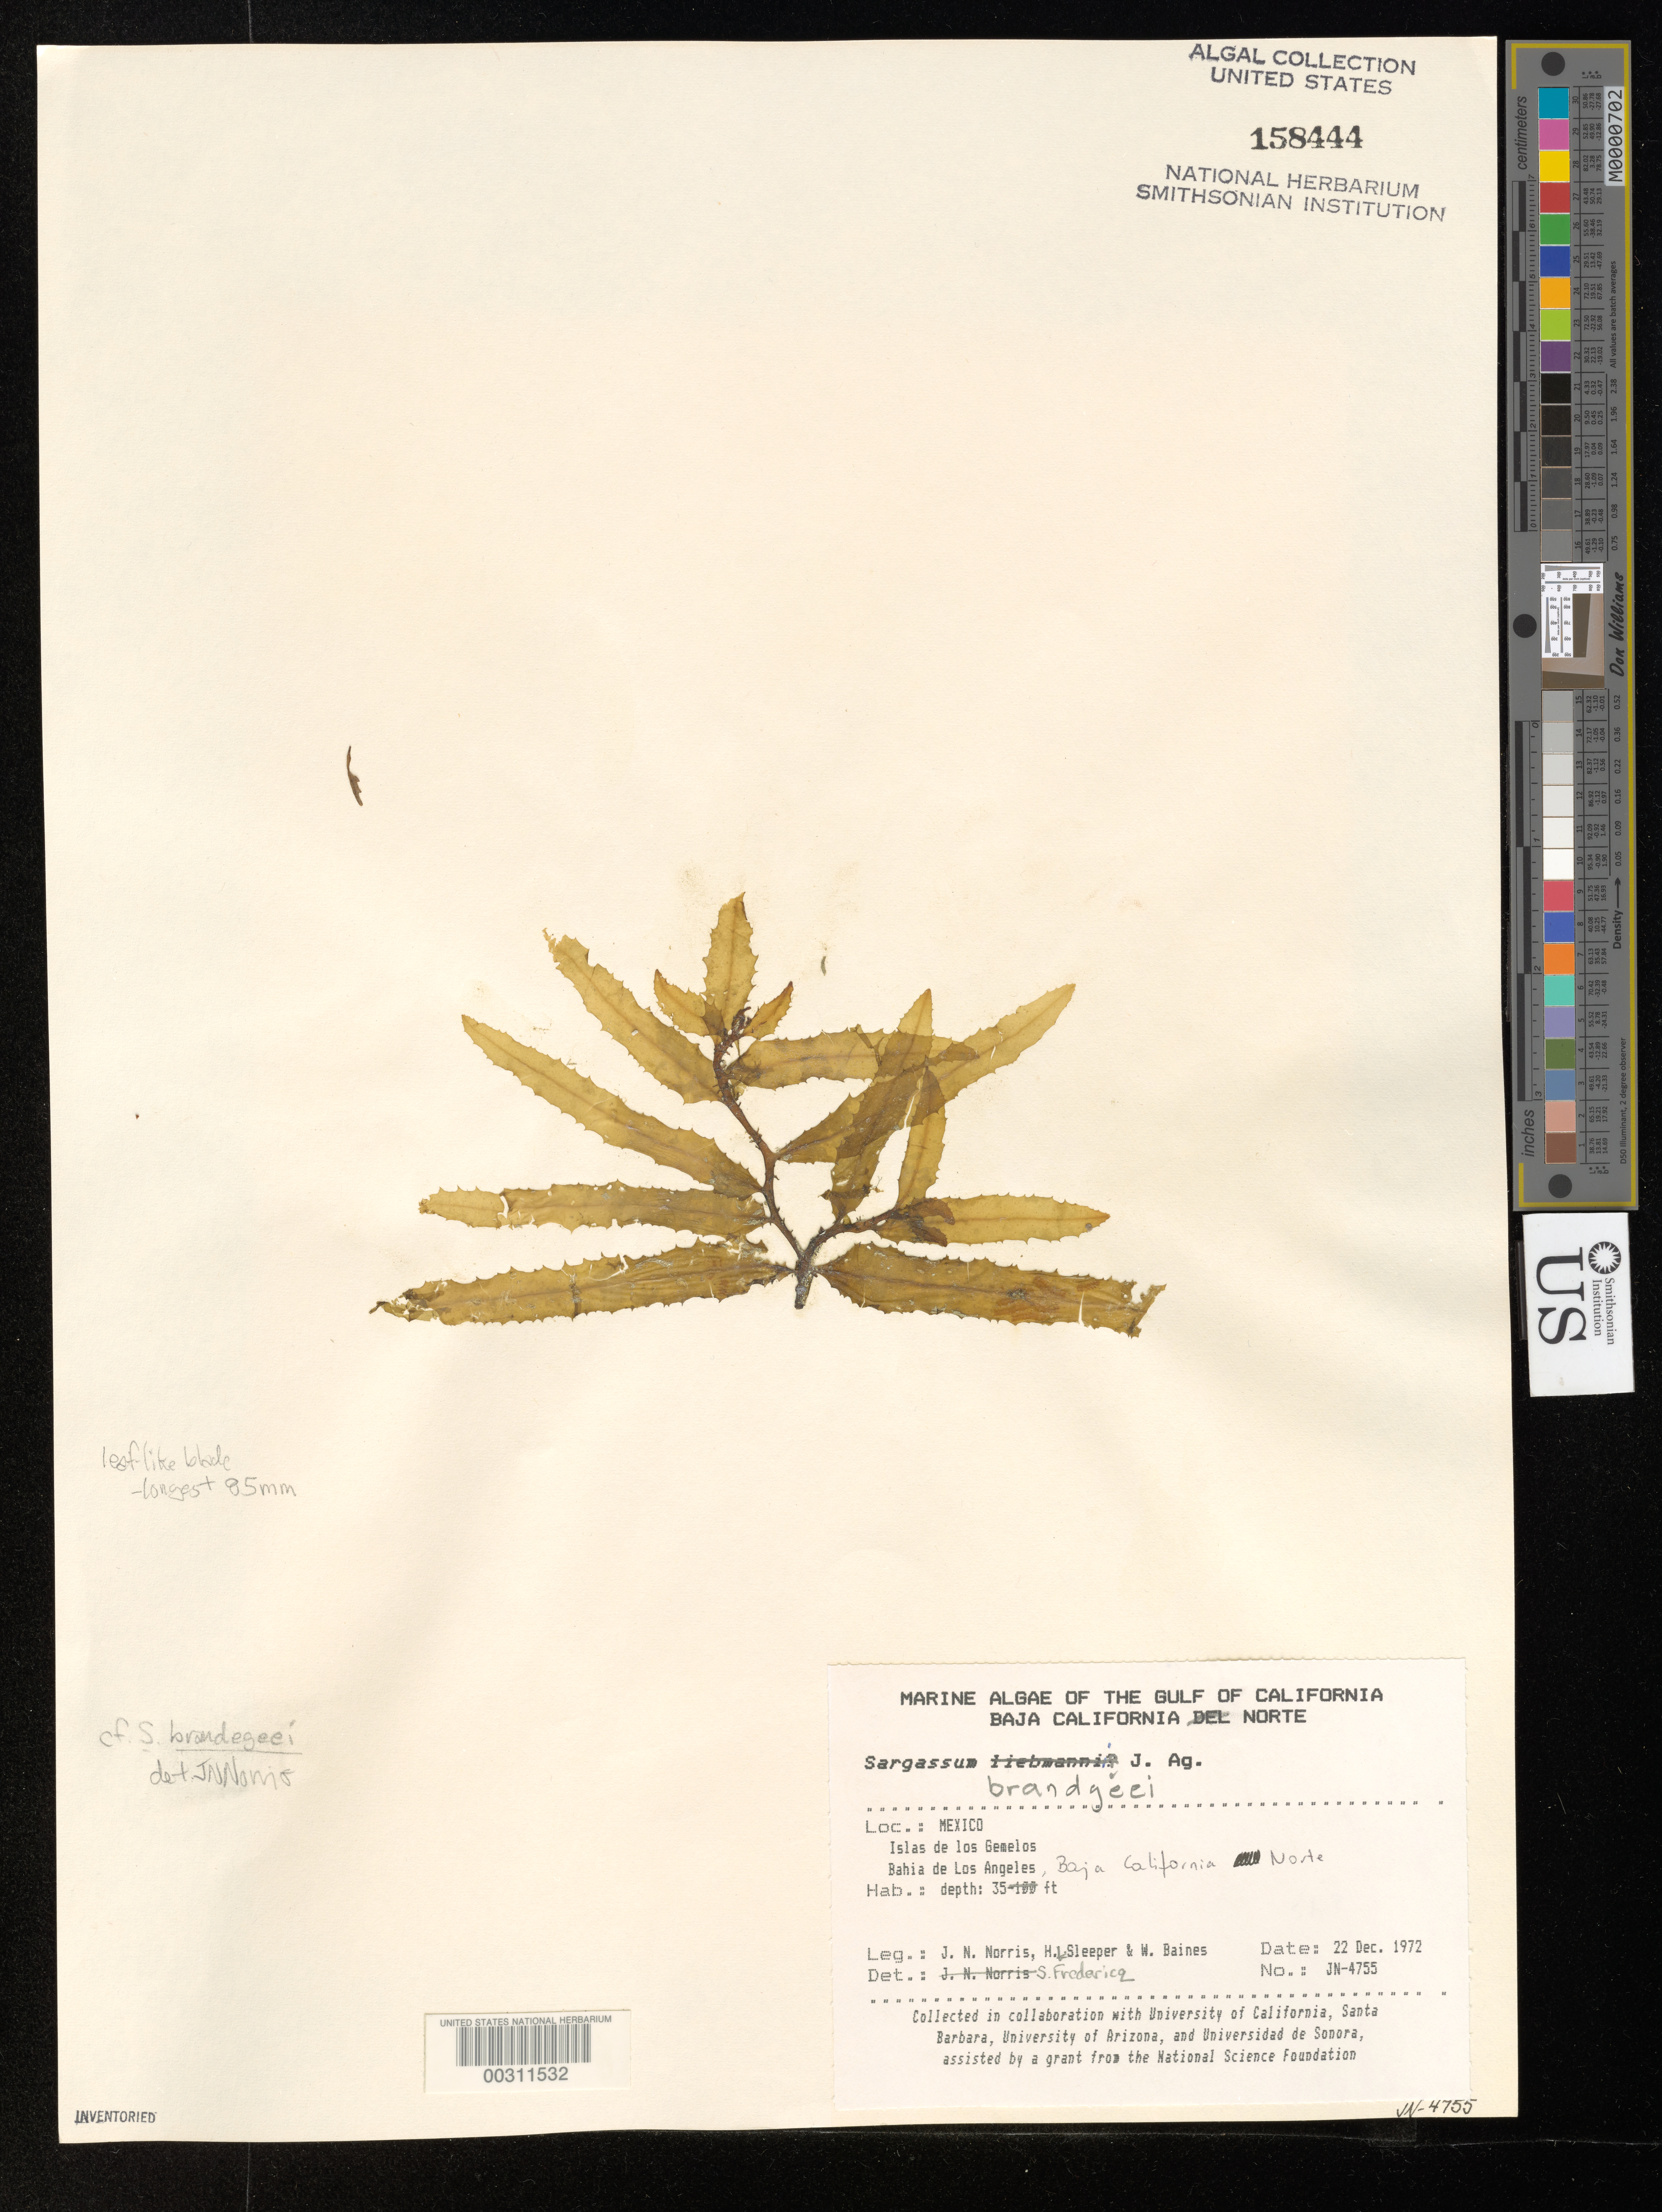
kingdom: Chromista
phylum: Ochrophyta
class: Phaeophyceae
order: Fucales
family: Sargassaceae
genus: Sargassum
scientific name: Sargassum liebmannii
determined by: Norris, James N.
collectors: J. N. Norris, H. Sleeper & W. Baines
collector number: JN-4755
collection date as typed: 22 Dec 1972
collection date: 1972-12-22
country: Mexico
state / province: Baja California Norte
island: Isla de Los Gemelitos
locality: Bahia de los Angeles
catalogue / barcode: US 158444